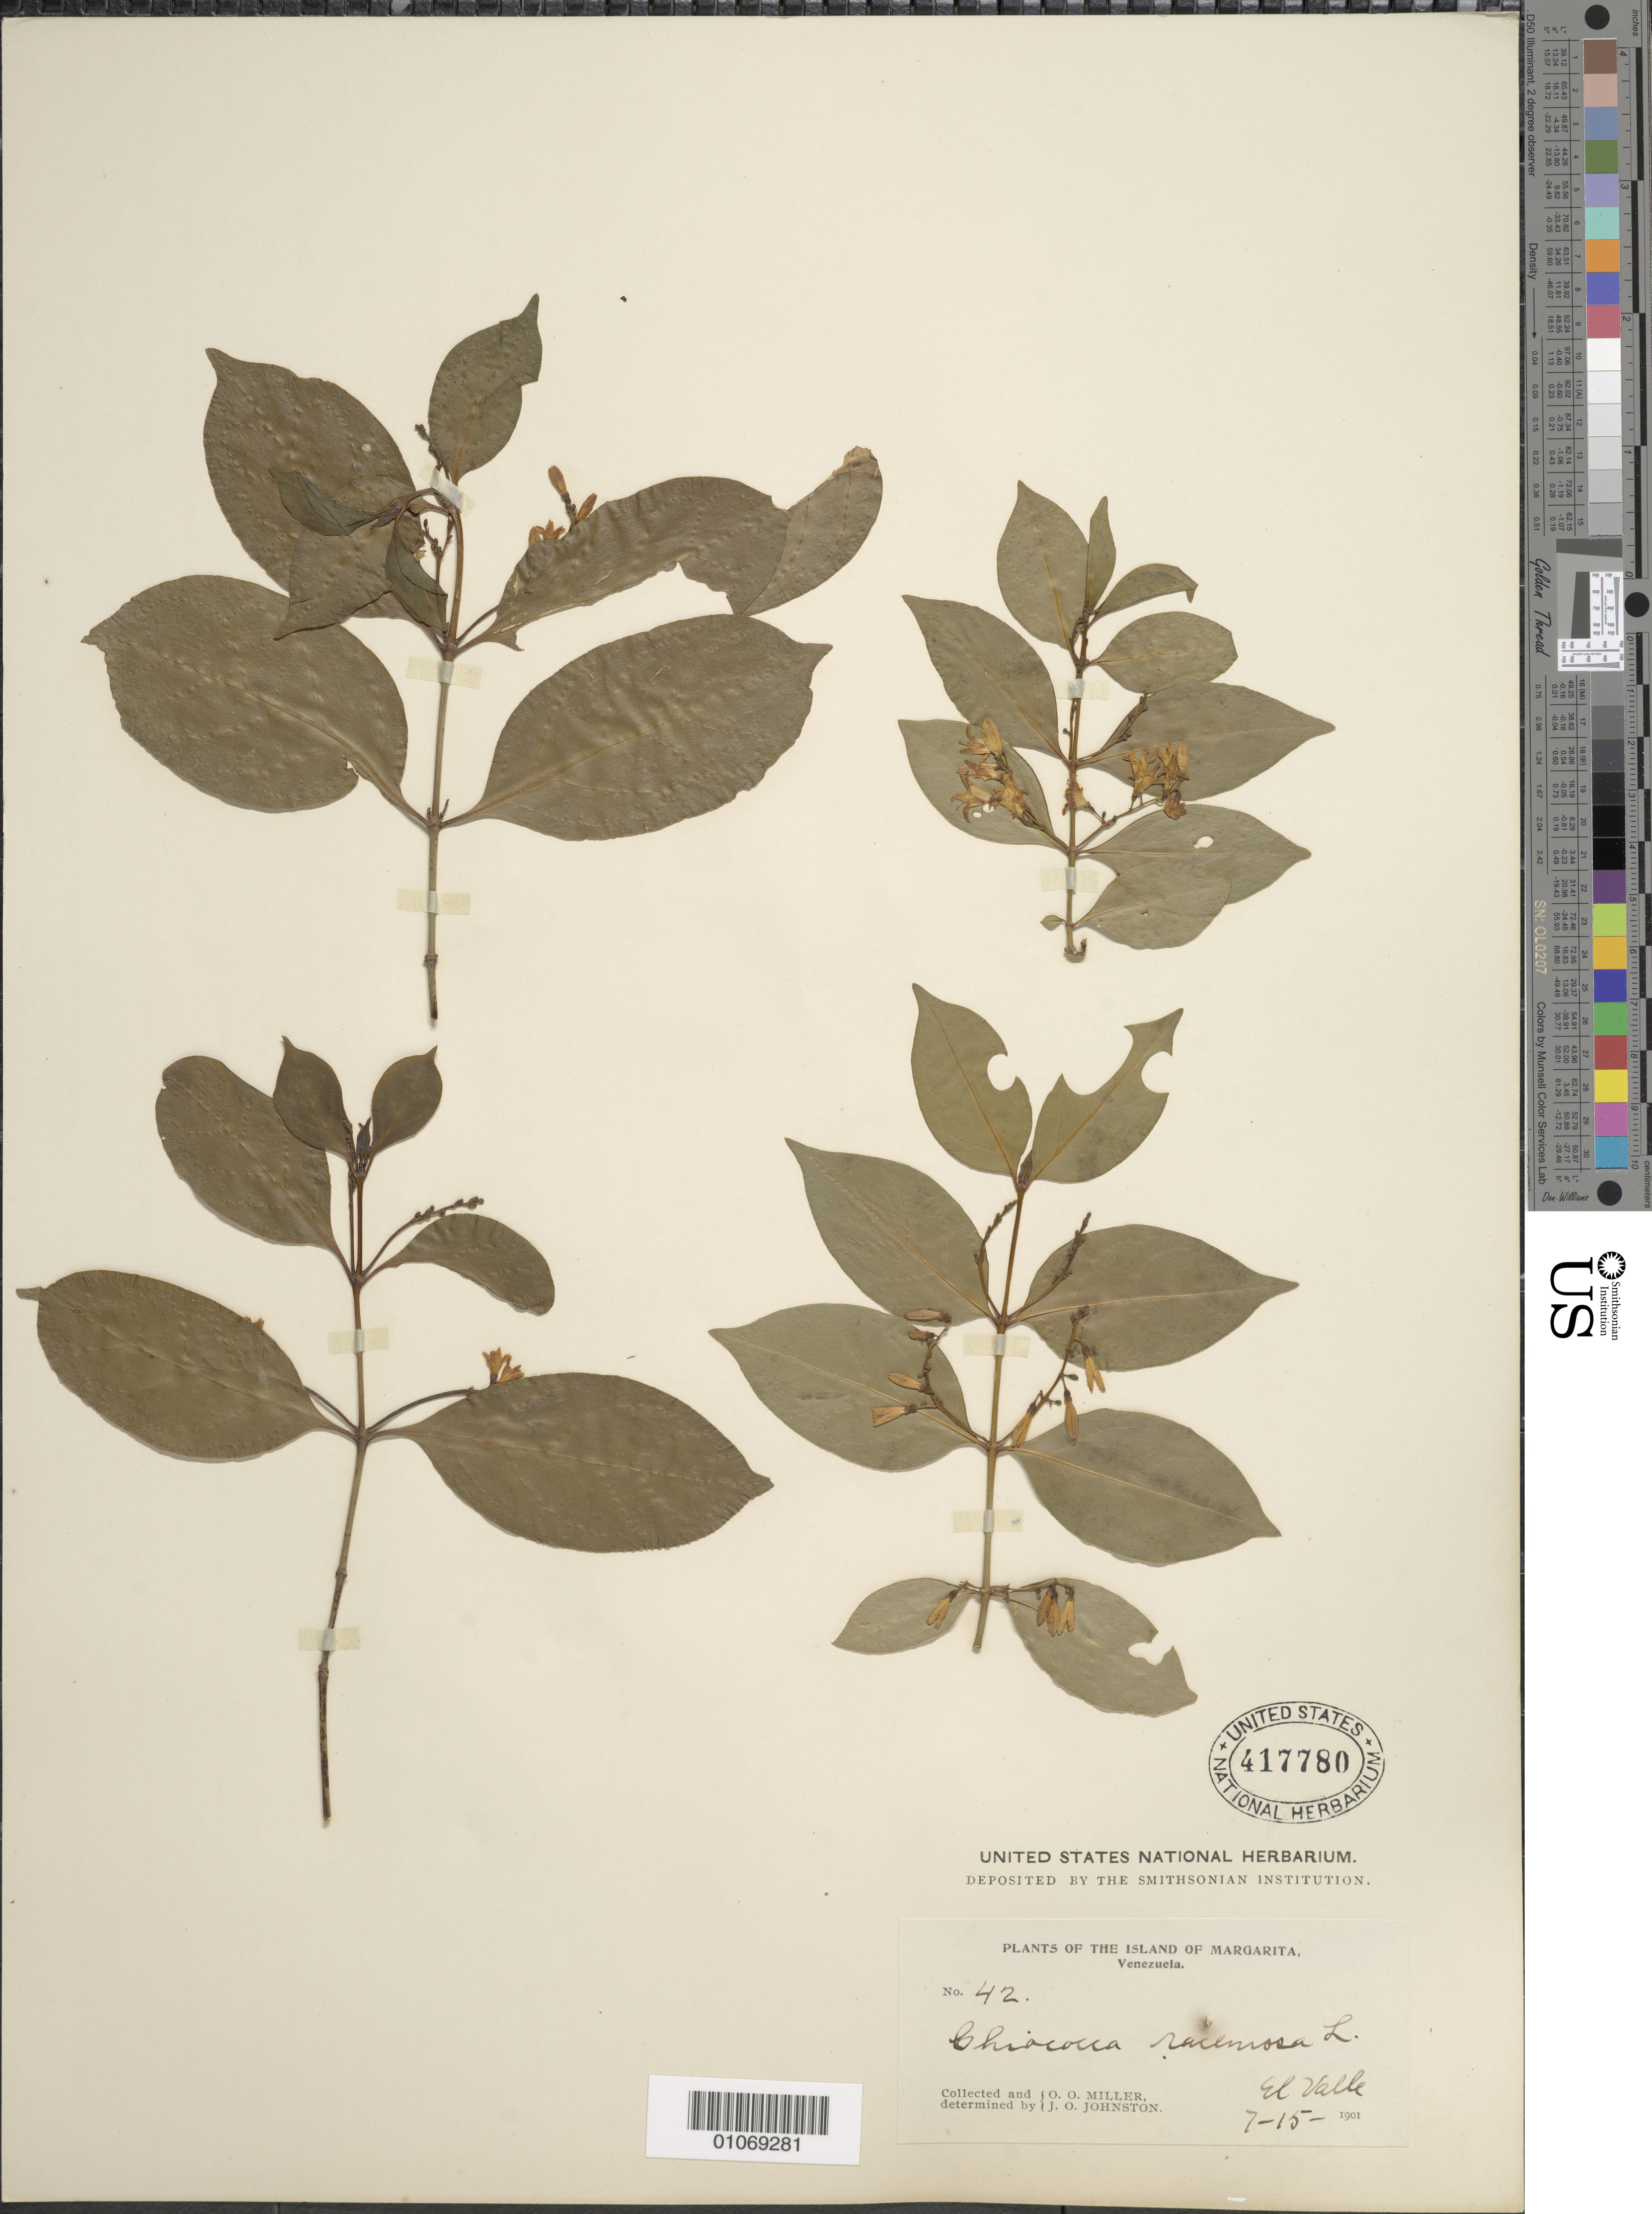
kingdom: Plantae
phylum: Tracheophyta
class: Magnoliopsida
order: Gentianales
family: Rubiaceae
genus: Chiococca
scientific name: Chiococca alba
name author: (L.) Hitchc.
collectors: O. O. Miller & J. Johnston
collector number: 42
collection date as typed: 15 Jul 1901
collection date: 1901-07-15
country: Venezuela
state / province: Nueva Esparta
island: Margarita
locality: El Valle.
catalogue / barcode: US 417780